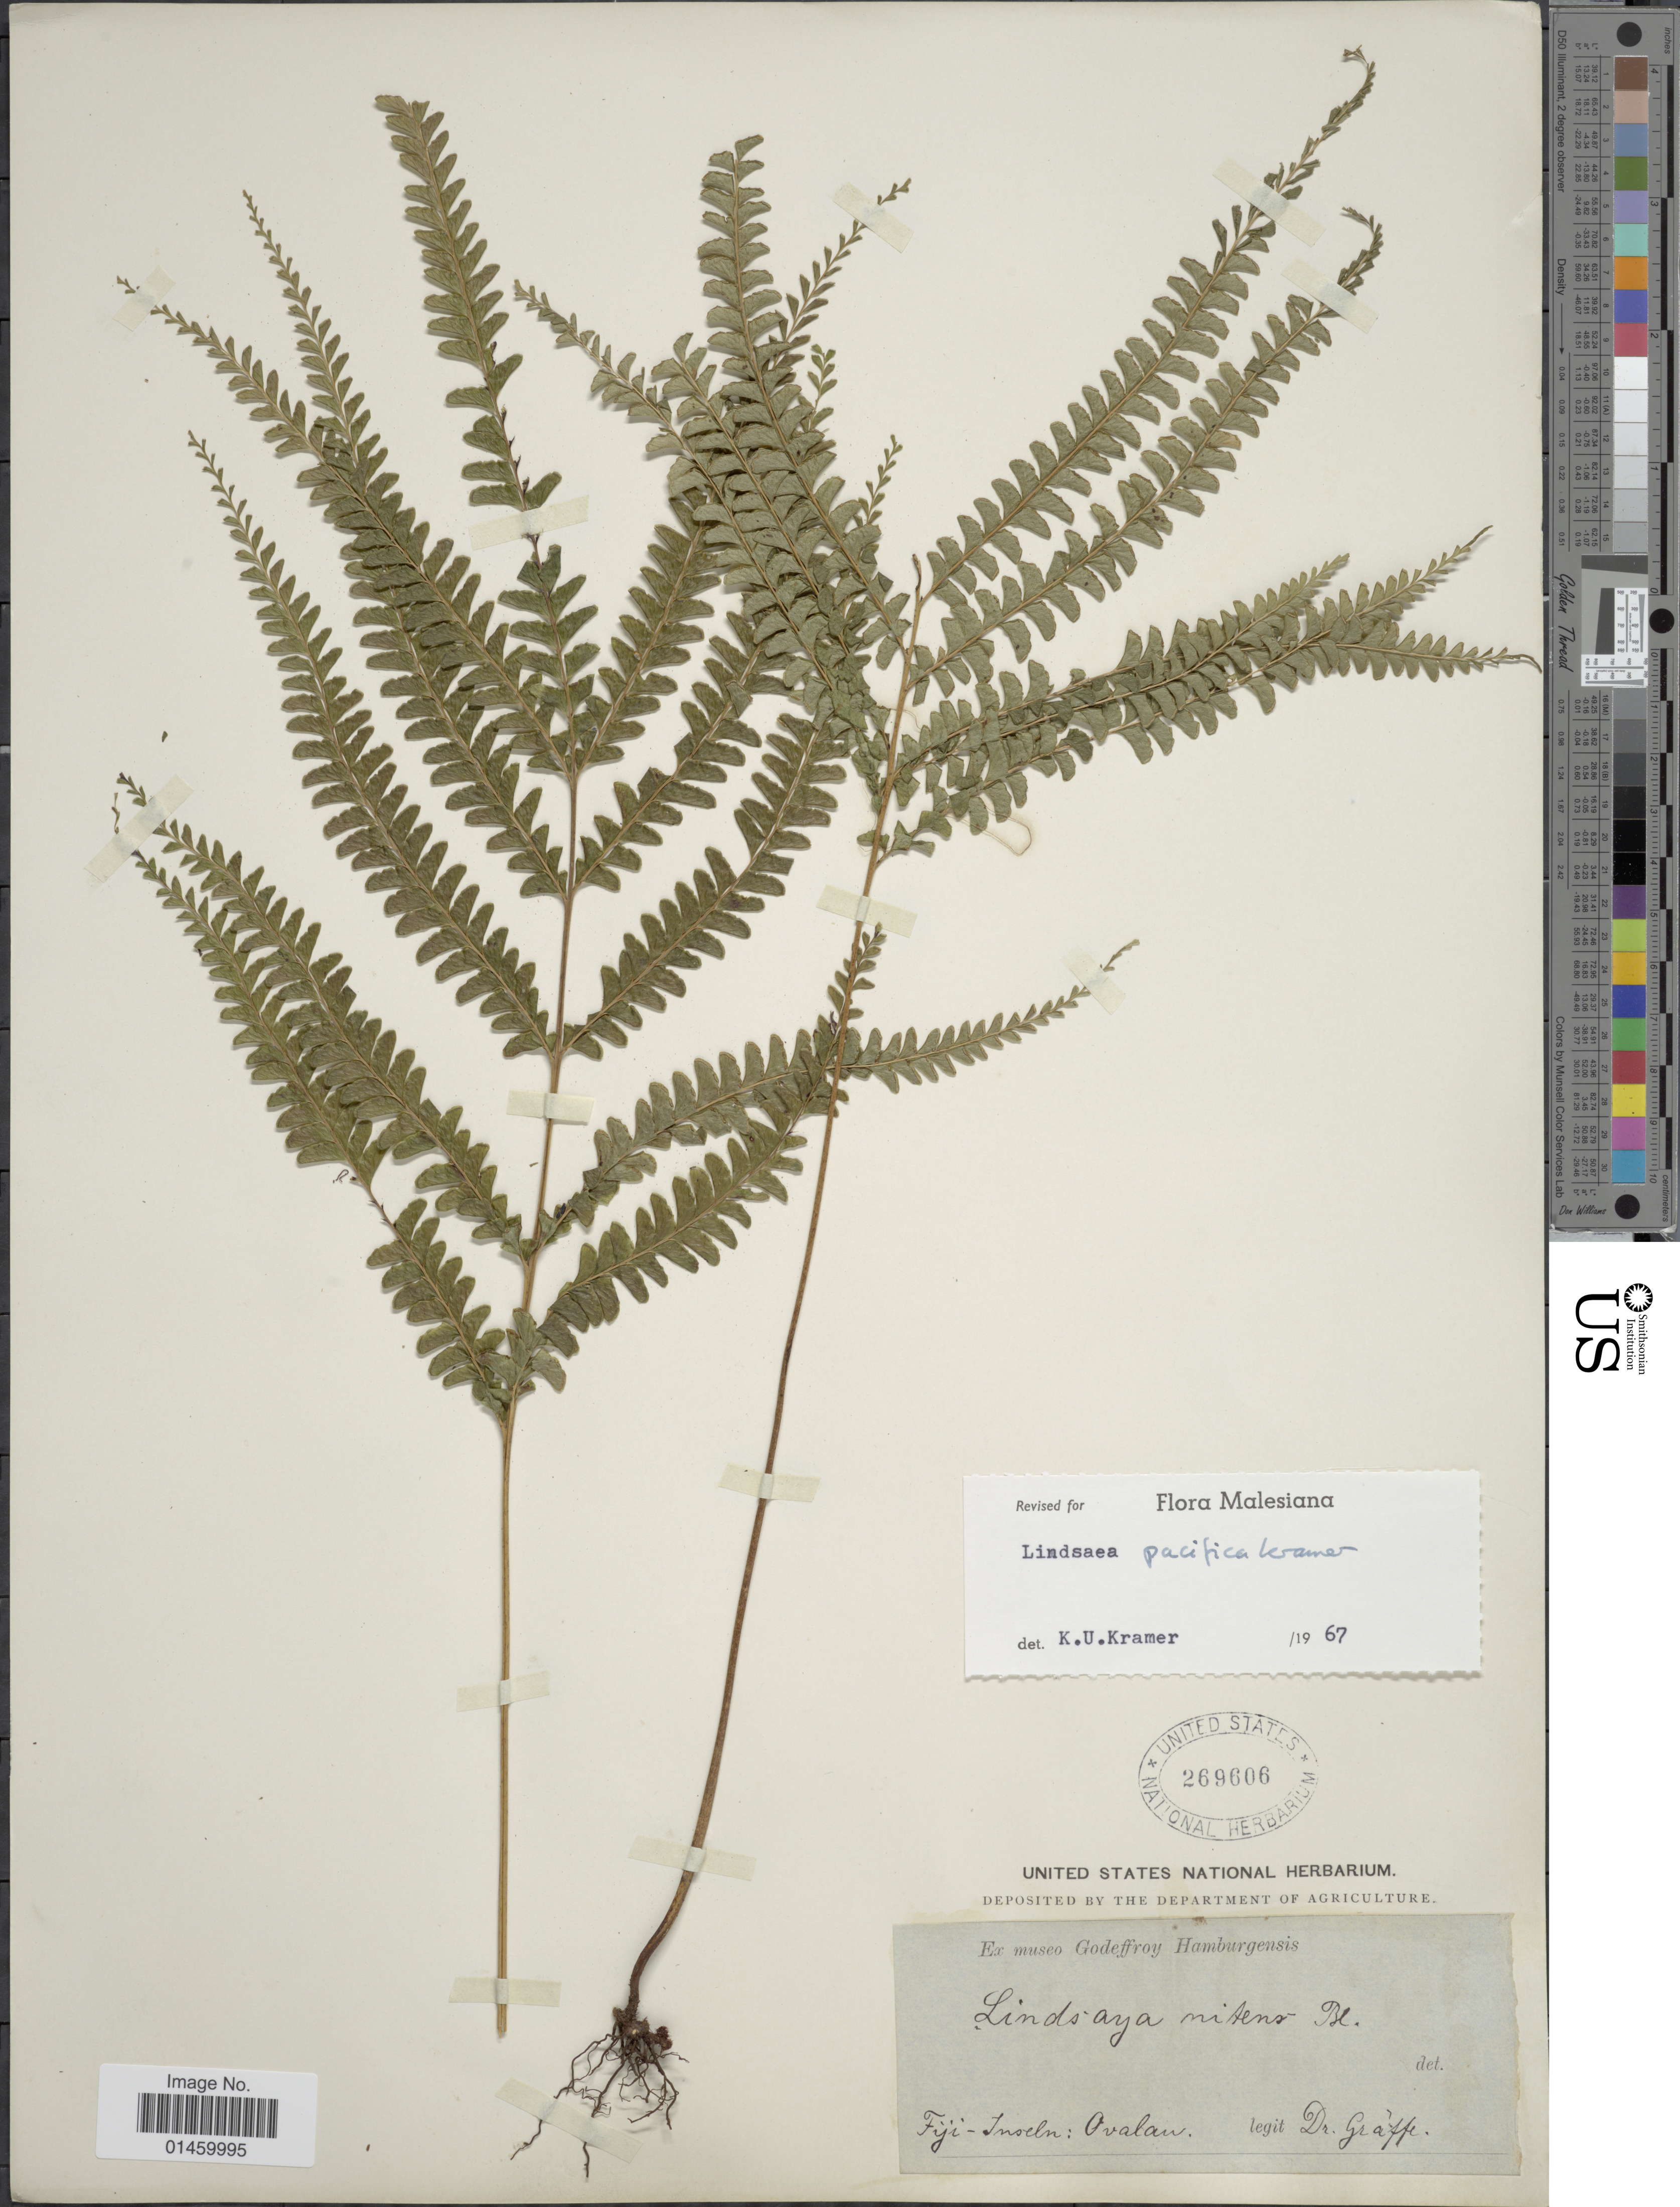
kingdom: Plantae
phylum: Tracheophyta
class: Polypodiopsida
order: Polypodiales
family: Lindsaeaceae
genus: Lindsaea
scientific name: Lindsaea pacifica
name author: K.U. Kramer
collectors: Graffe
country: Fiji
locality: Fiji-Inseln: Ovalau.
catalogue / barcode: US 269606